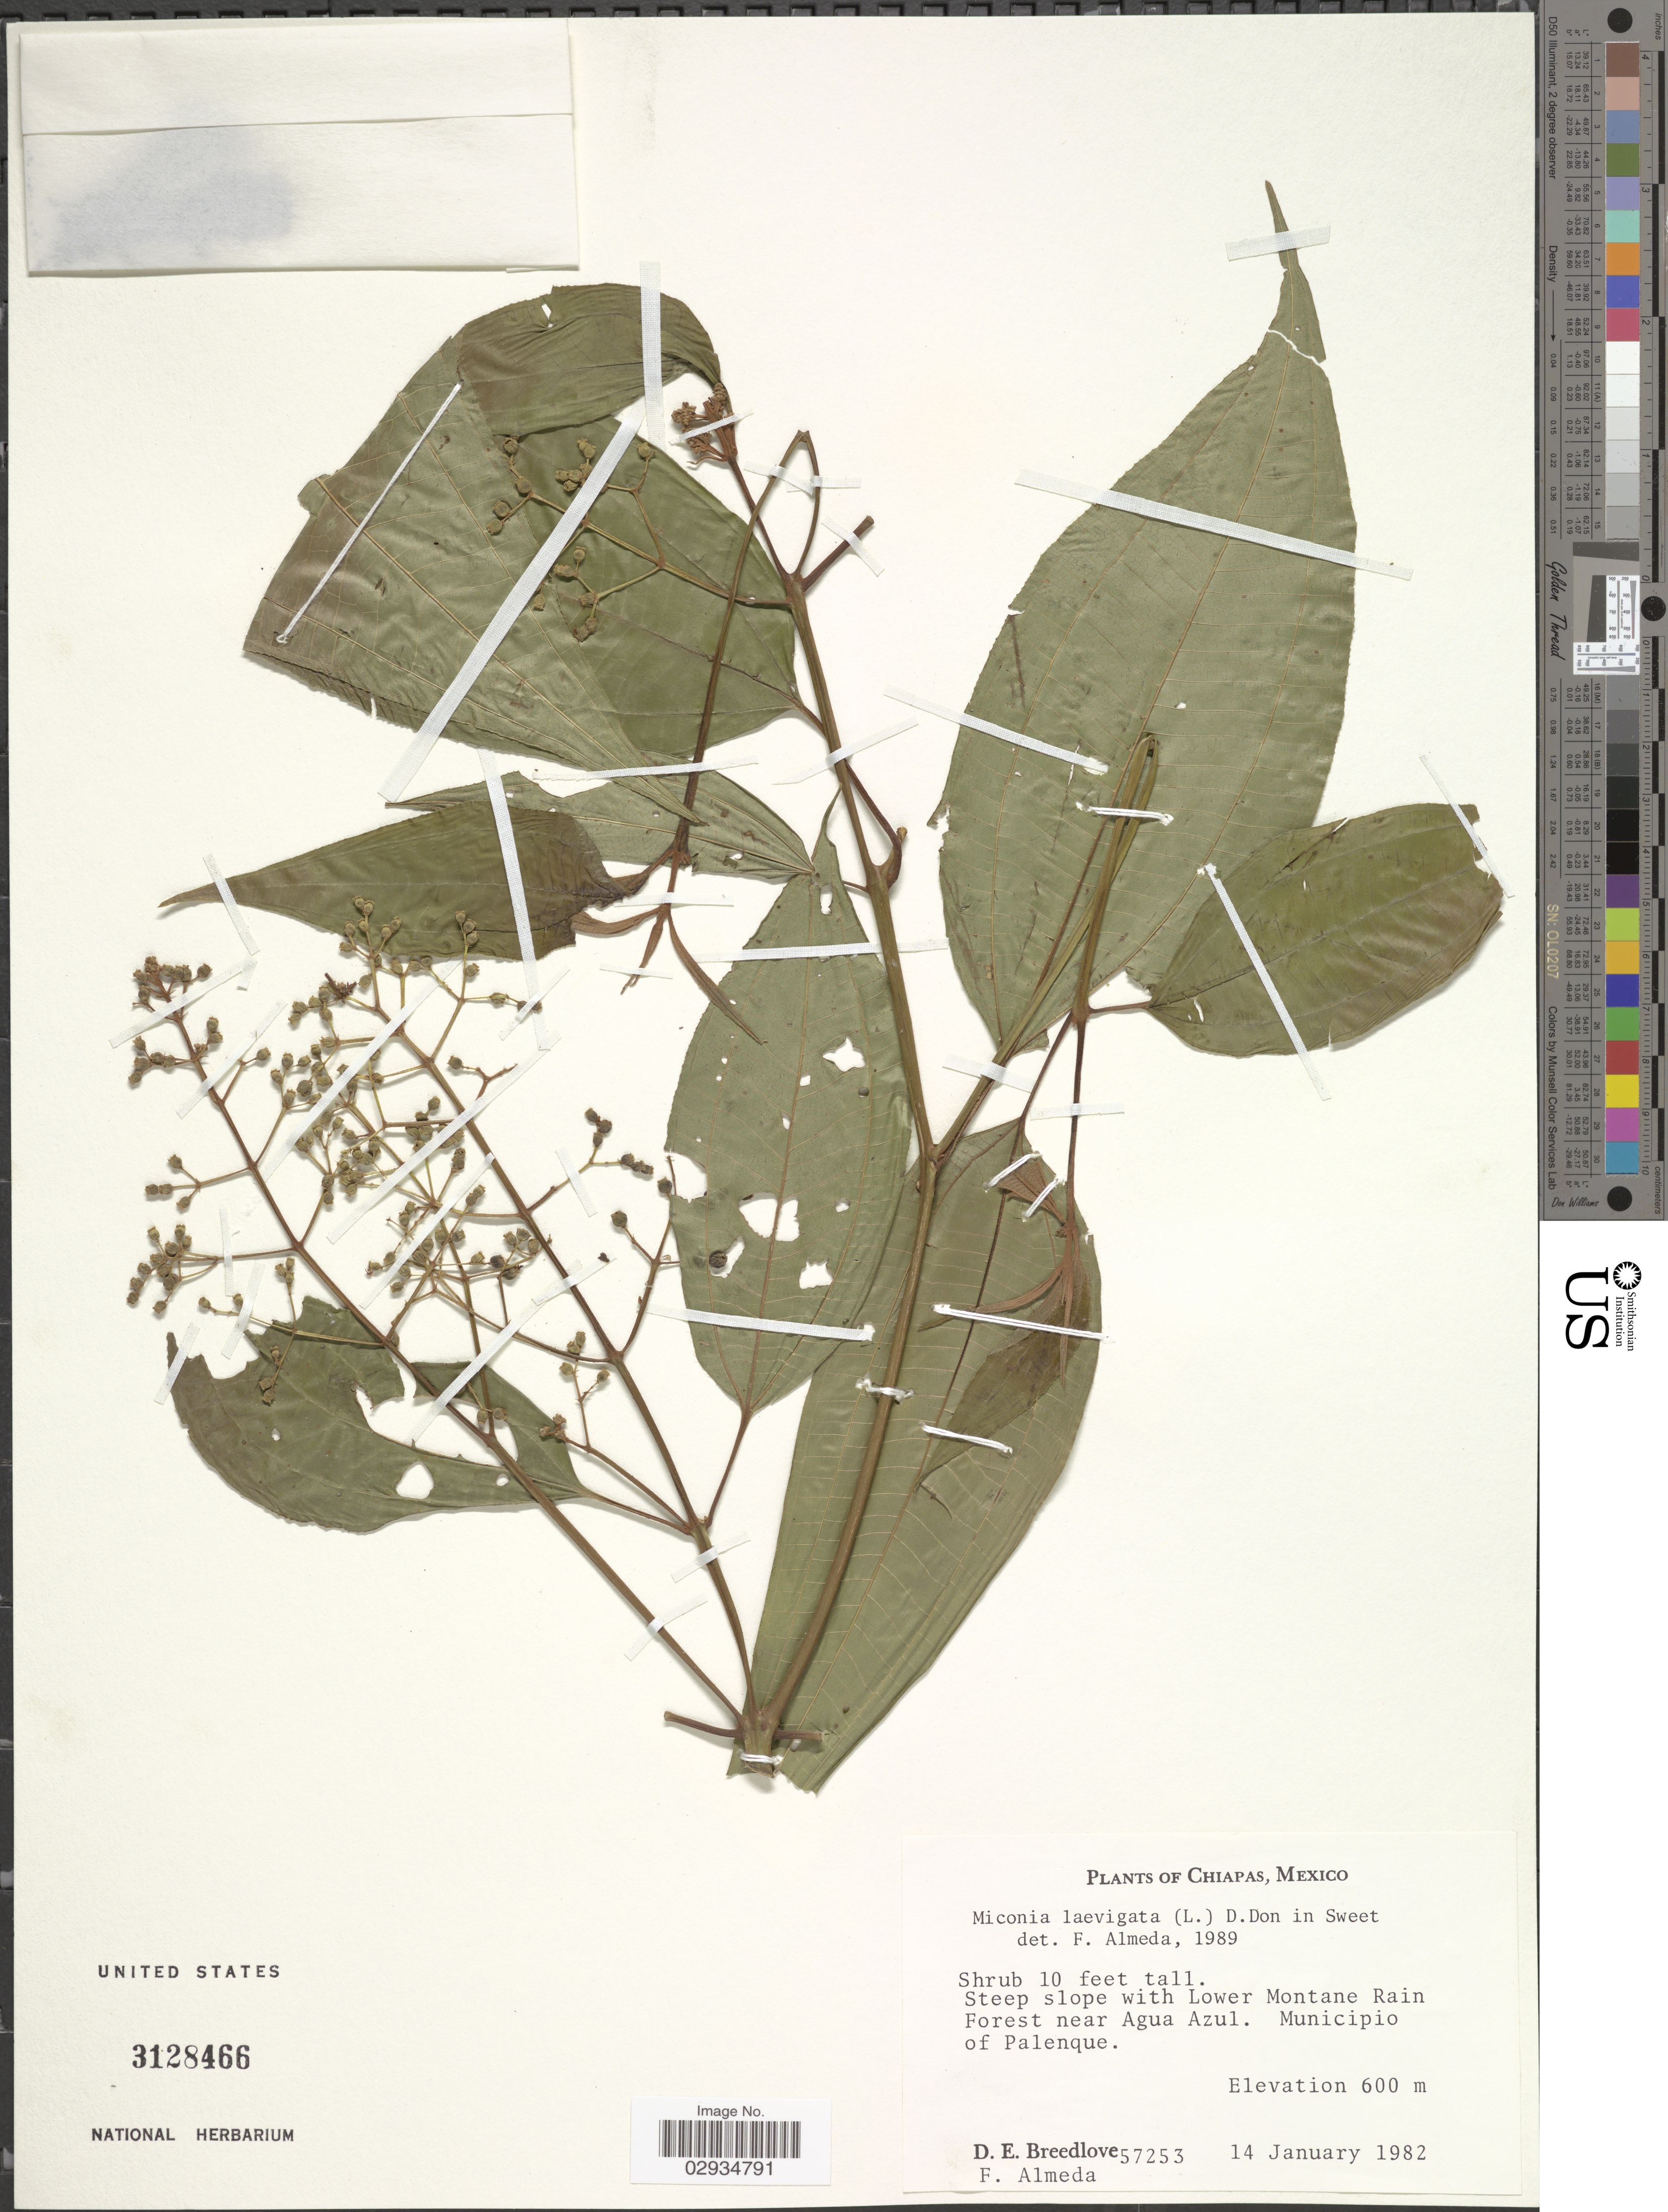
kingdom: Plantae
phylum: Tracheophyta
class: Magnoliopsida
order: Myrtales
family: Melastomataceae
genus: Miconia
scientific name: Miconia laevigata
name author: (L.) D. Don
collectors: D. E. Breedlove & F. Almeda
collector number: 57253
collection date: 1982-01-14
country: Mexico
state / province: Chiapas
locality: Steep slope with Lower Montane Rain Forest near Agua Zaul. Municipio of Palenque.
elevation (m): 600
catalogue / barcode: US 3128466